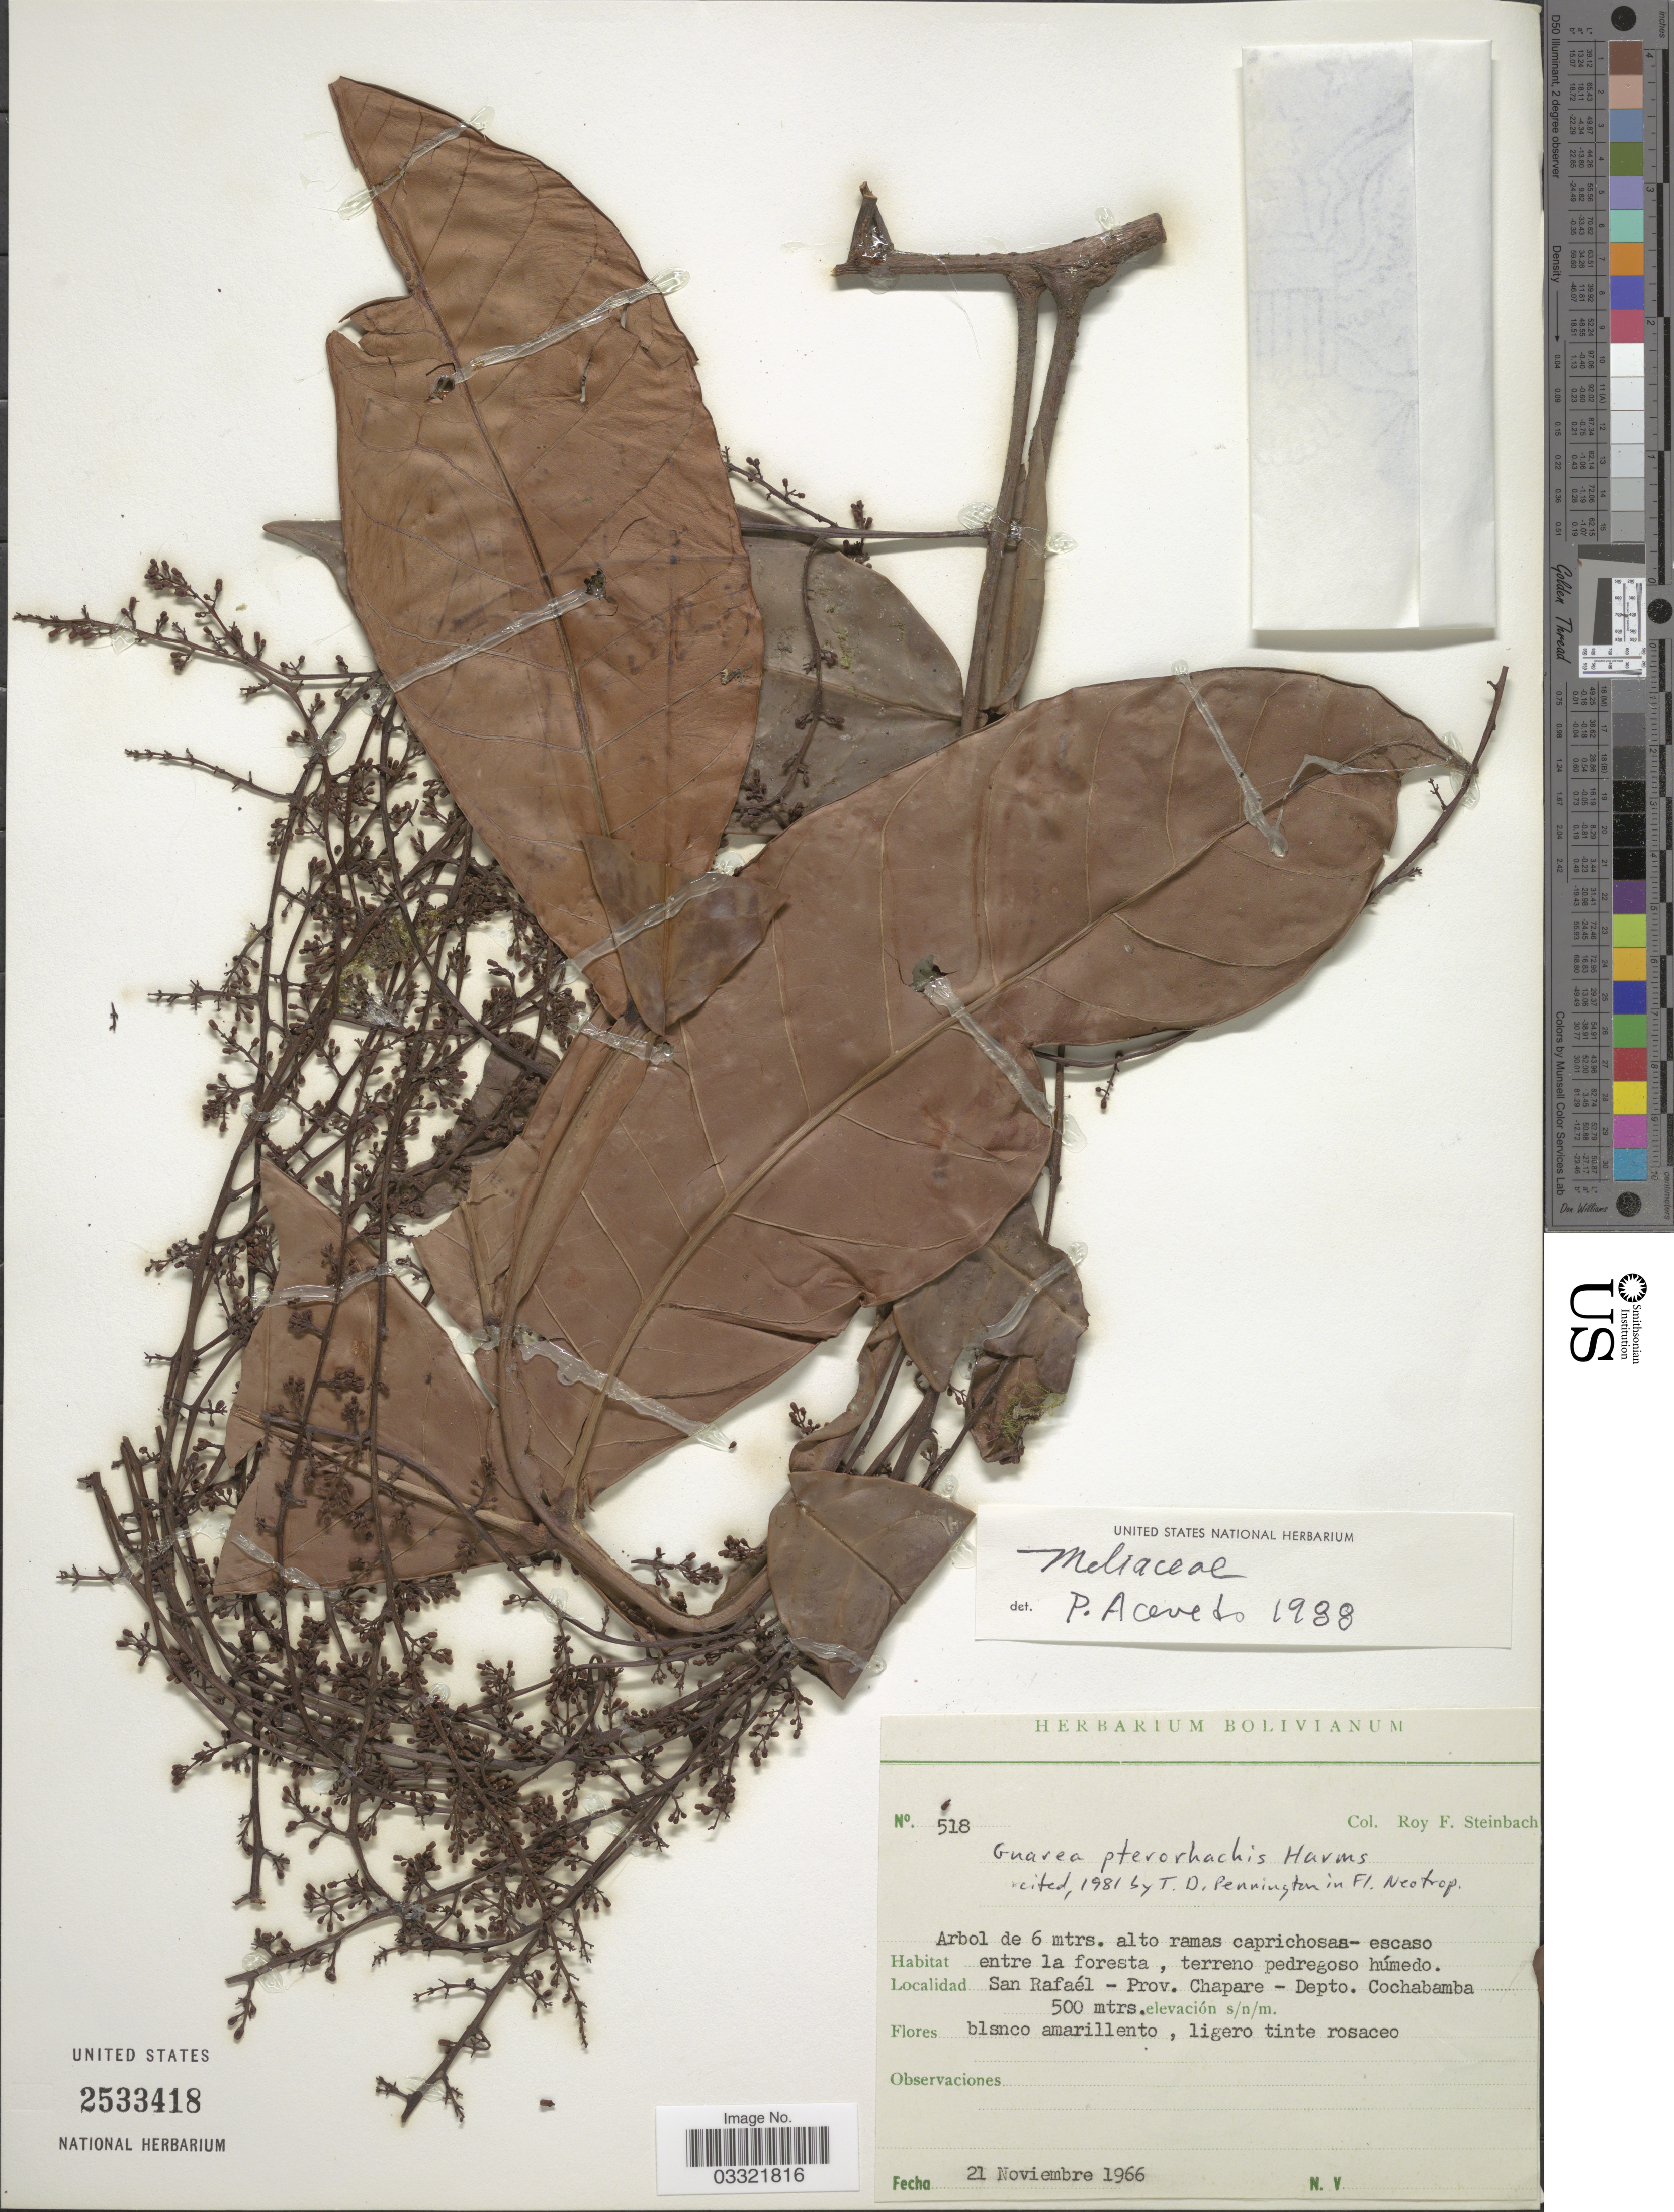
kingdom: Plantae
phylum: Tracheophyta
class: Magnoliopsida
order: Sapindales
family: Meliaceae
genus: Guarea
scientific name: Guarea pterorhachis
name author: Harms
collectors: R. F. Steinbach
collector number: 518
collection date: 1966-11-21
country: Bolivia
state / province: Cochabamba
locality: San Rafaél - Prov. Chapare - Depto. Cochabamba.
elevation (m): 500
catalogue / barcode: US 2533418